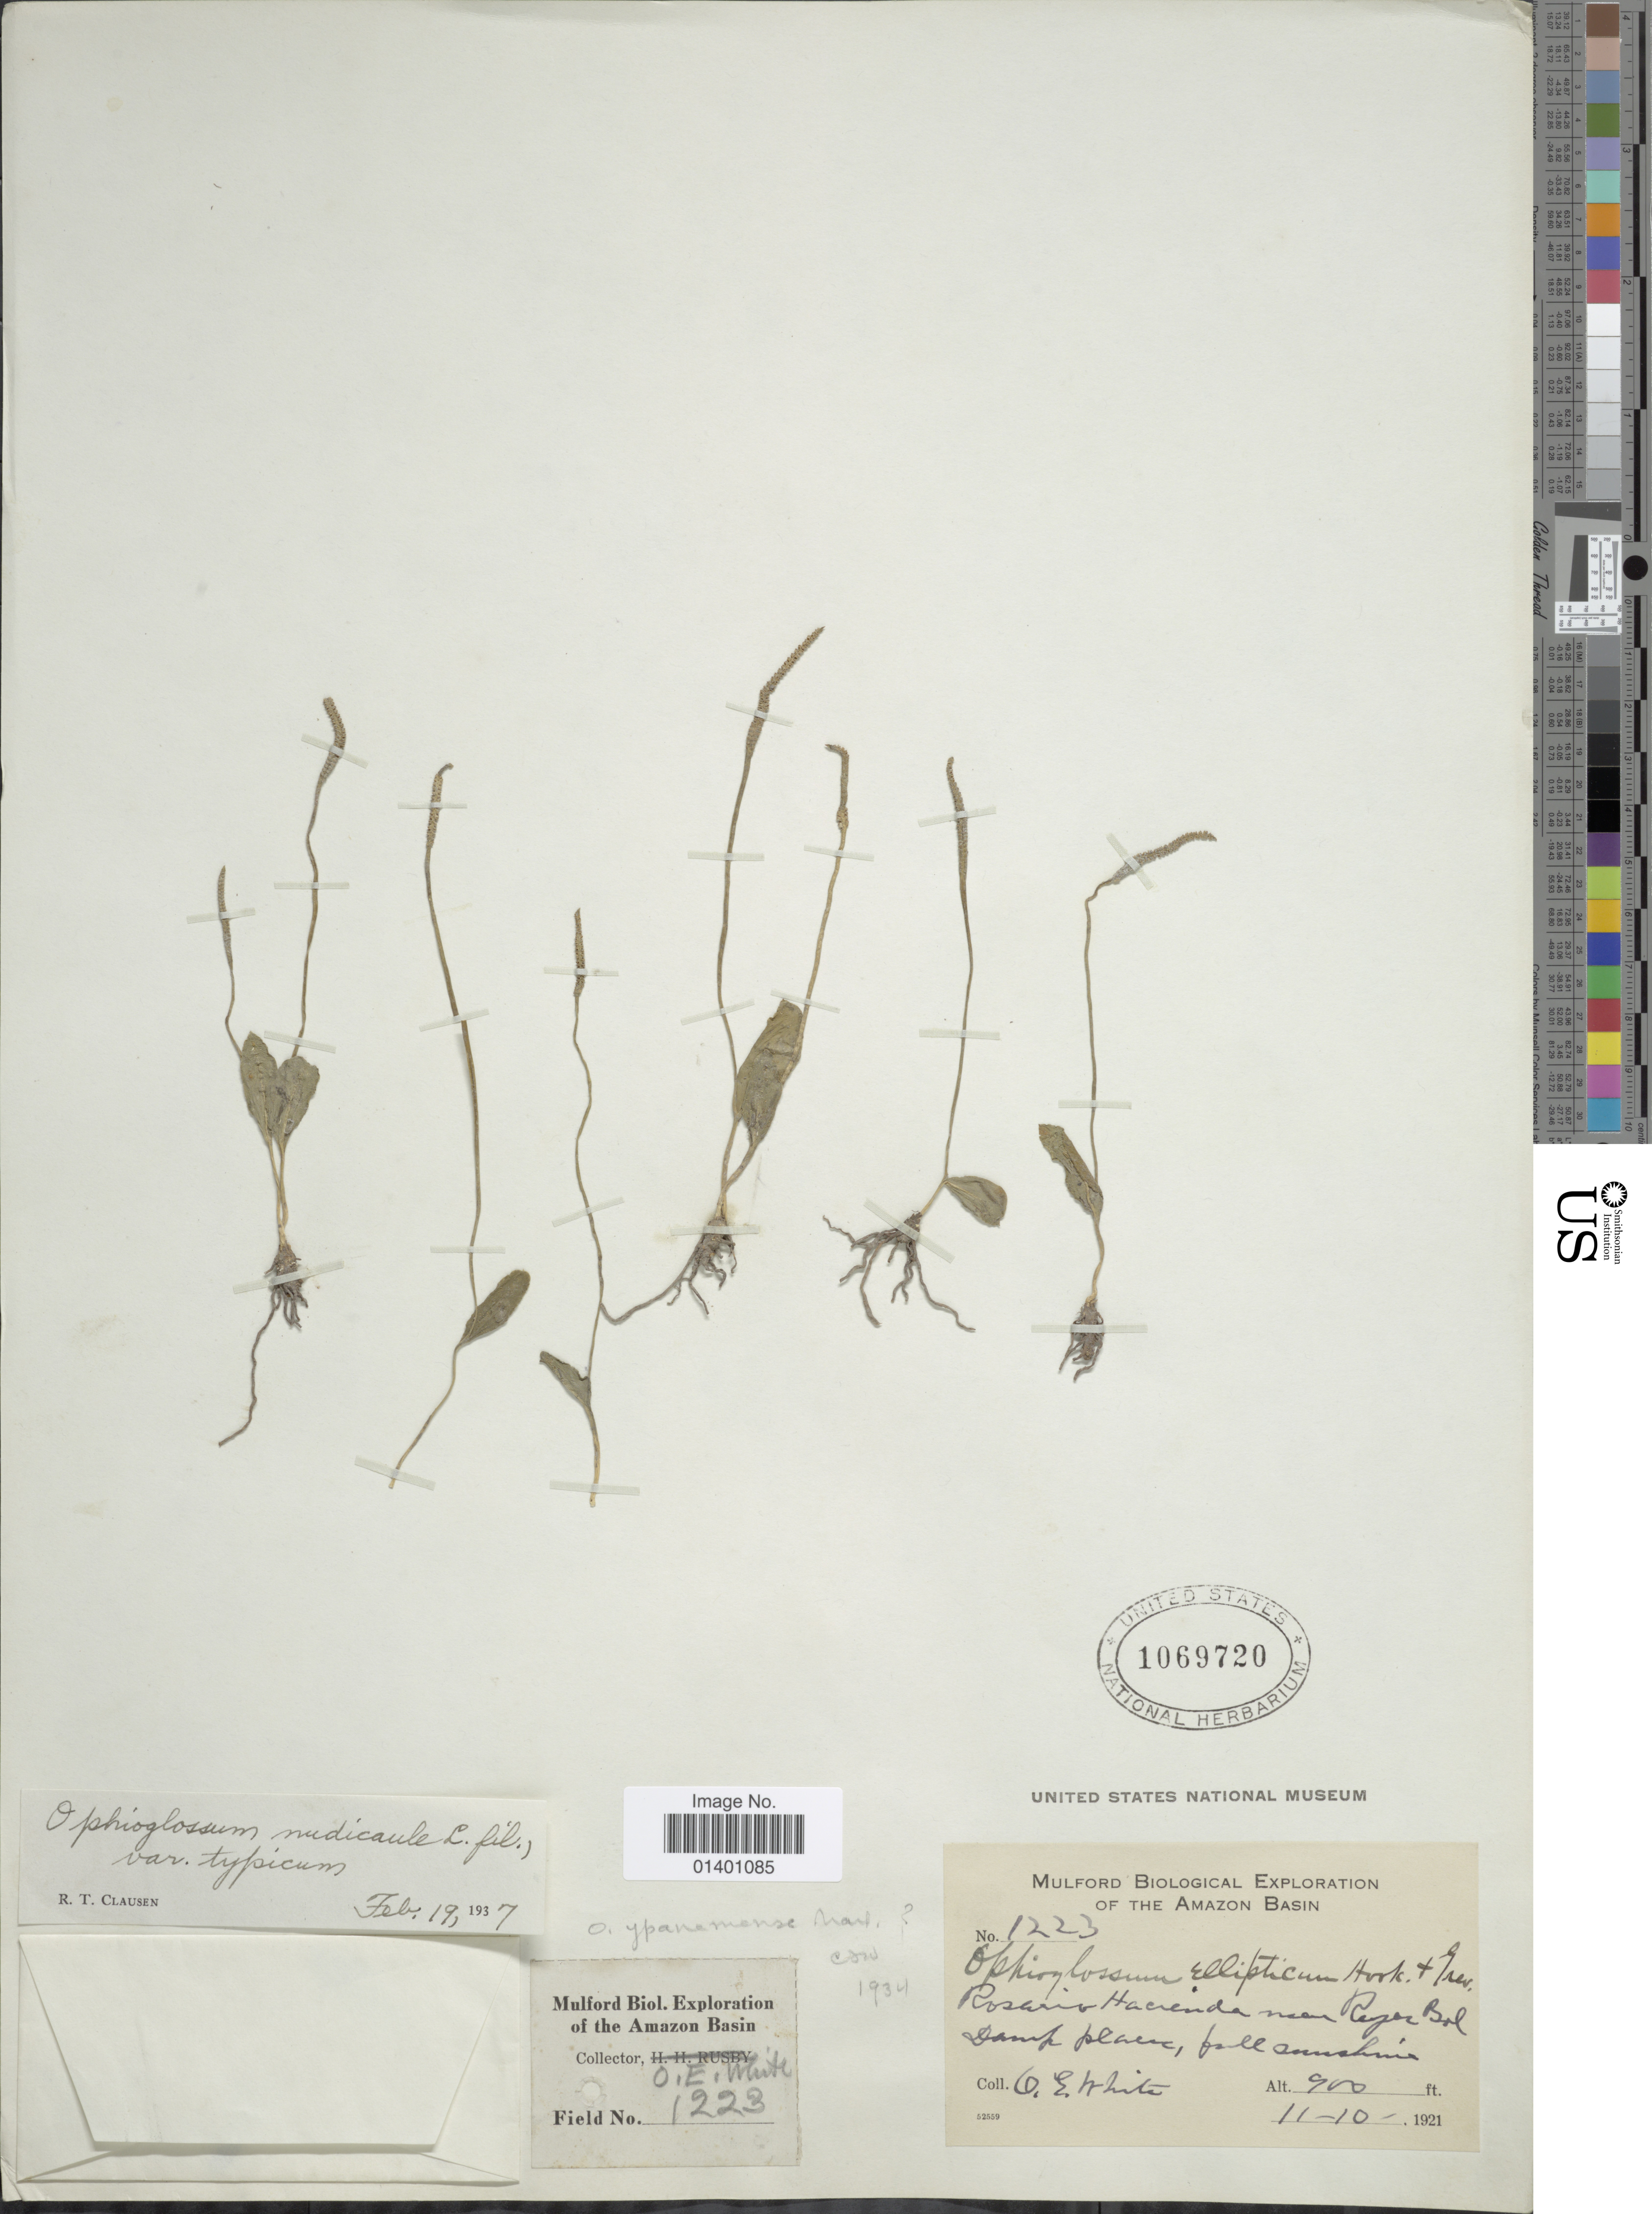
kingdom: Plantae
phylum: Tracheophyta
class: Polypodiopsida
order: Ophioglossales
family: Ophioglossaceae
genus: Ophioglossum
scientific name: Ophioglossum nudicaule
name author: L. f.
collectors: O. E. White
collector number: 1223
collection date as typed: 11-10-1921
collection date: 1921-11-10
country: Bolivia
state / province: Beni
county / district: José Ballivián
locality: Reyes. Rosario Hacienda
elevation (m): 274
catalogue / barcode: US 1069720